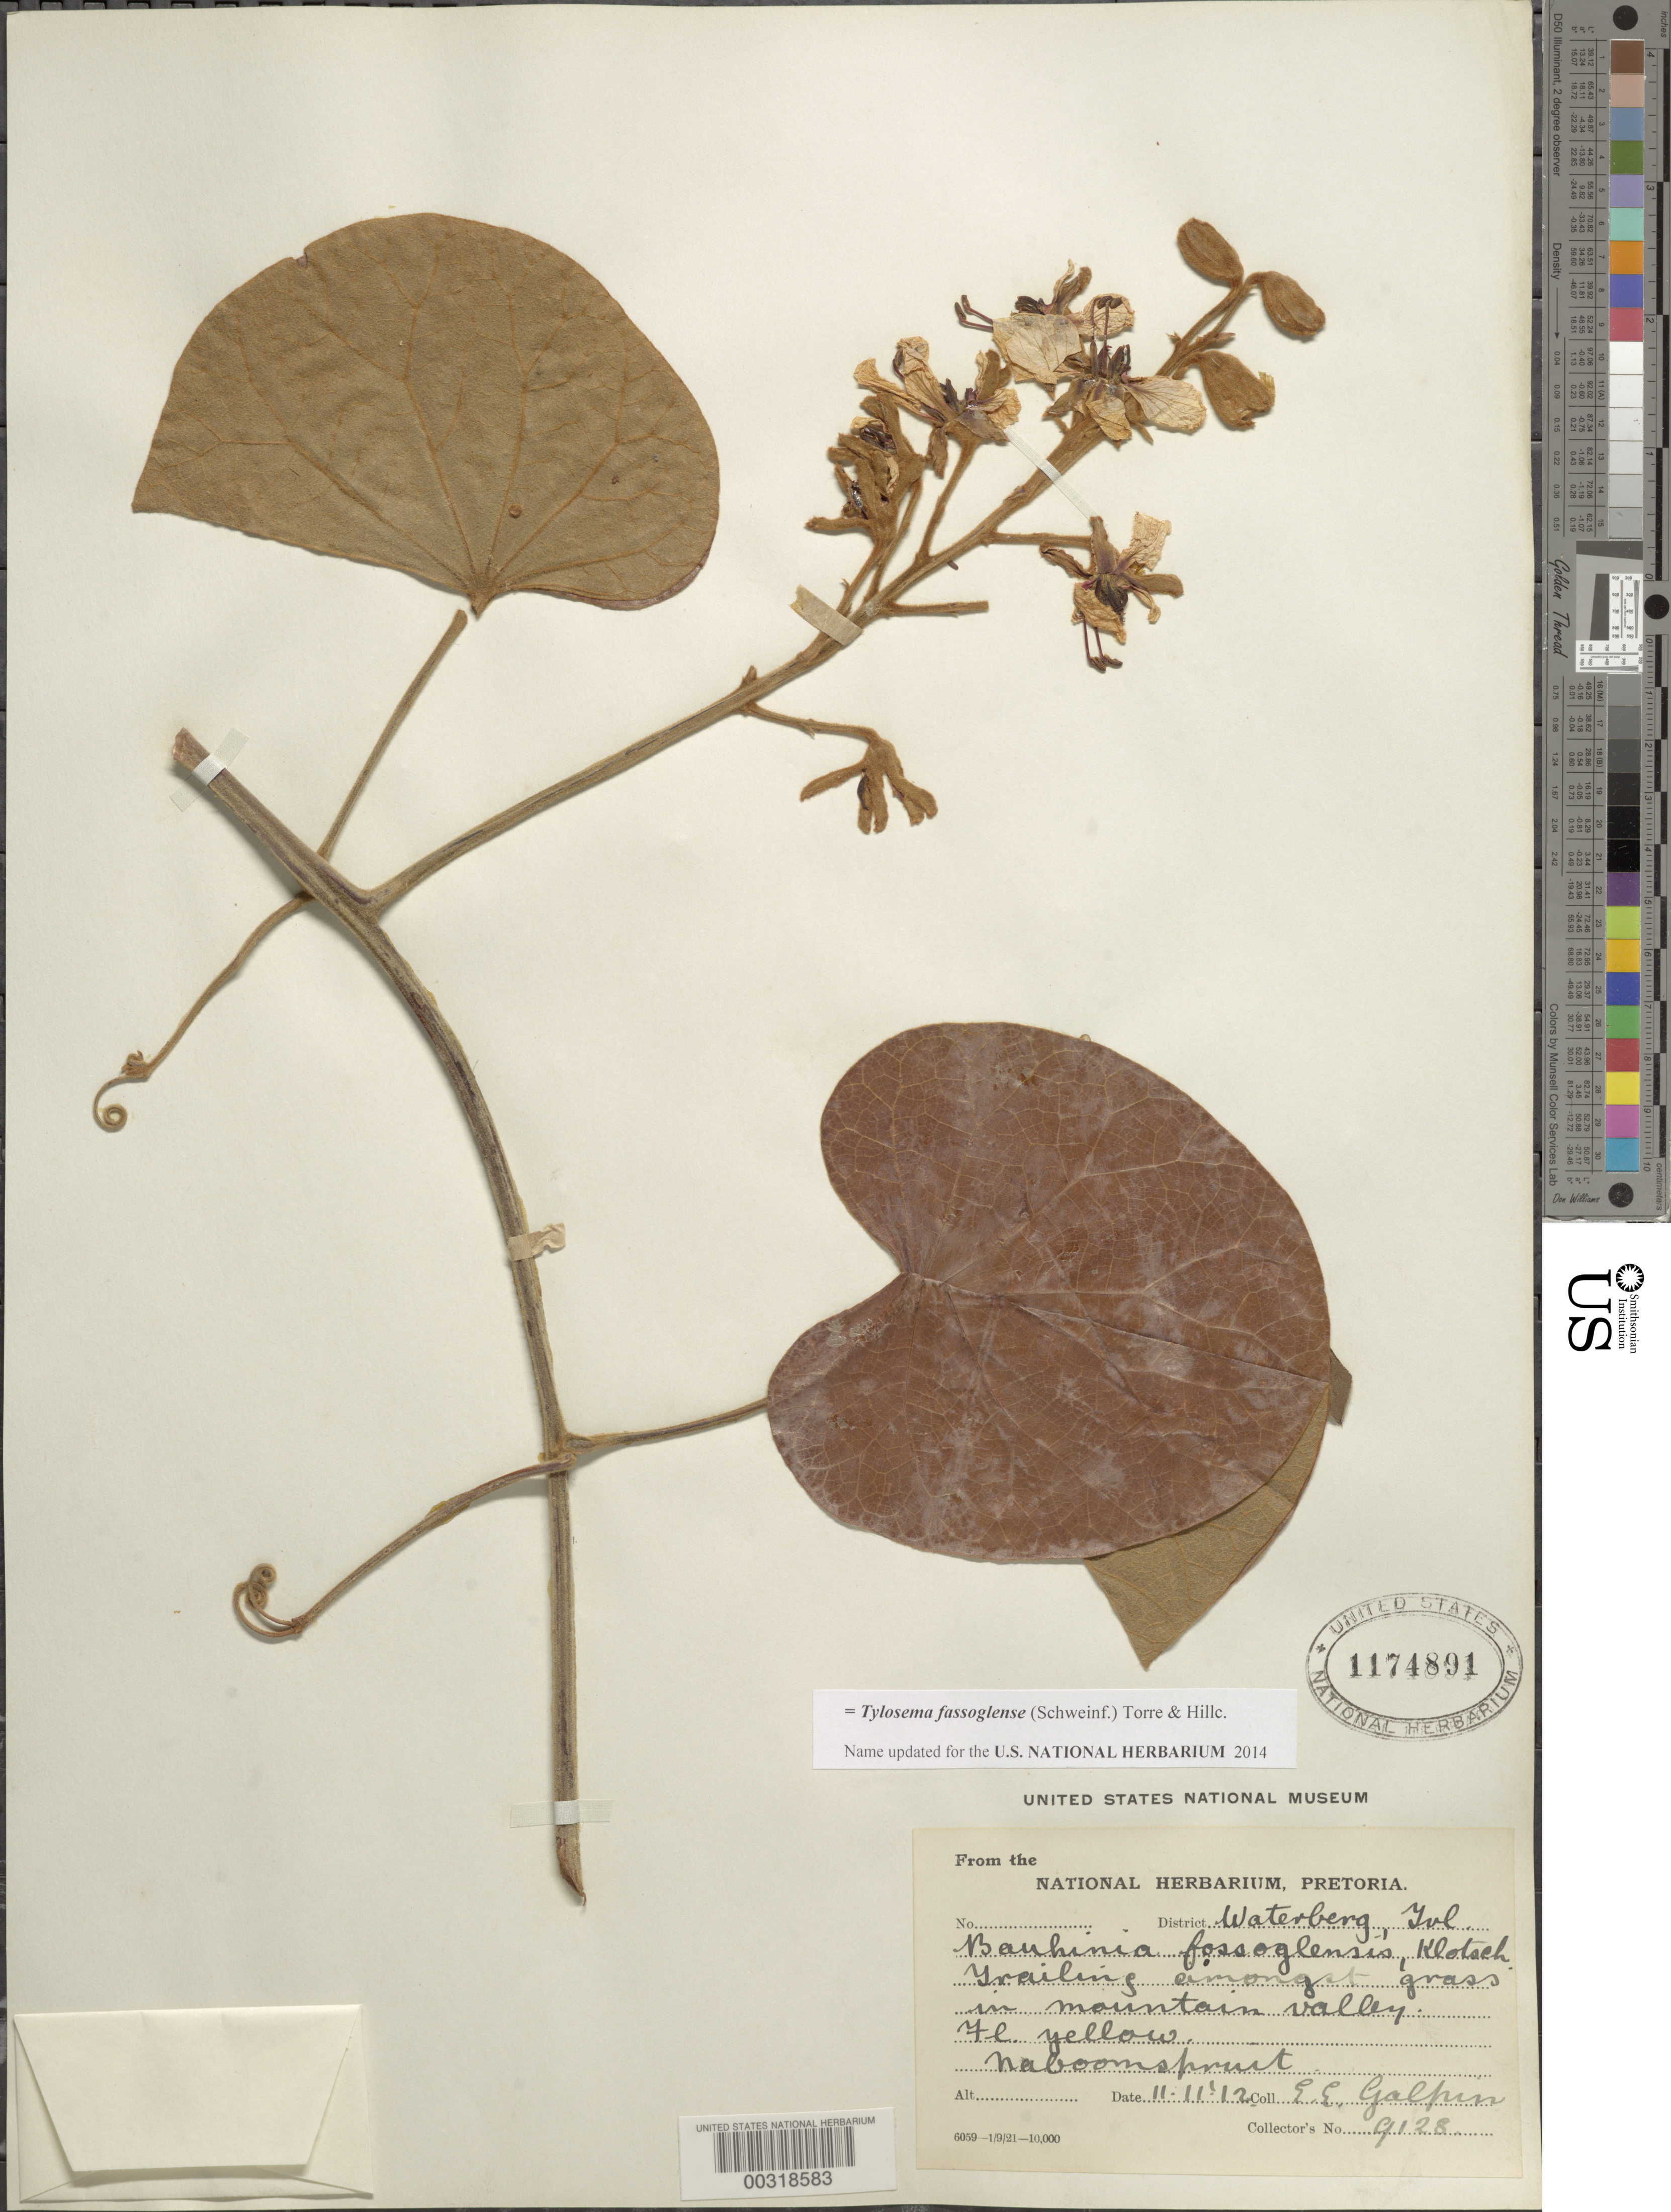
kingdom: Plantae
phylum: Tracheophyta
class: Magnoliopsida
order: Fabales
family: Fabaceae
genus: Tylosema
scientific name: Tylosema fassoglense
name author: (Kotschy ex Schweinf.) Torre & Hillc.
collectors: E. Galpin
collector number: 9128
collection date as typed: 11 Nov 1912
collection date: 1912-11-11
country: South Africa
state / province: Limpopo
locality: Naboomsprust. Waterberg Dist. Transvaal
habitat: Grass in mountain valley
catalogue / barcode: US 1174891